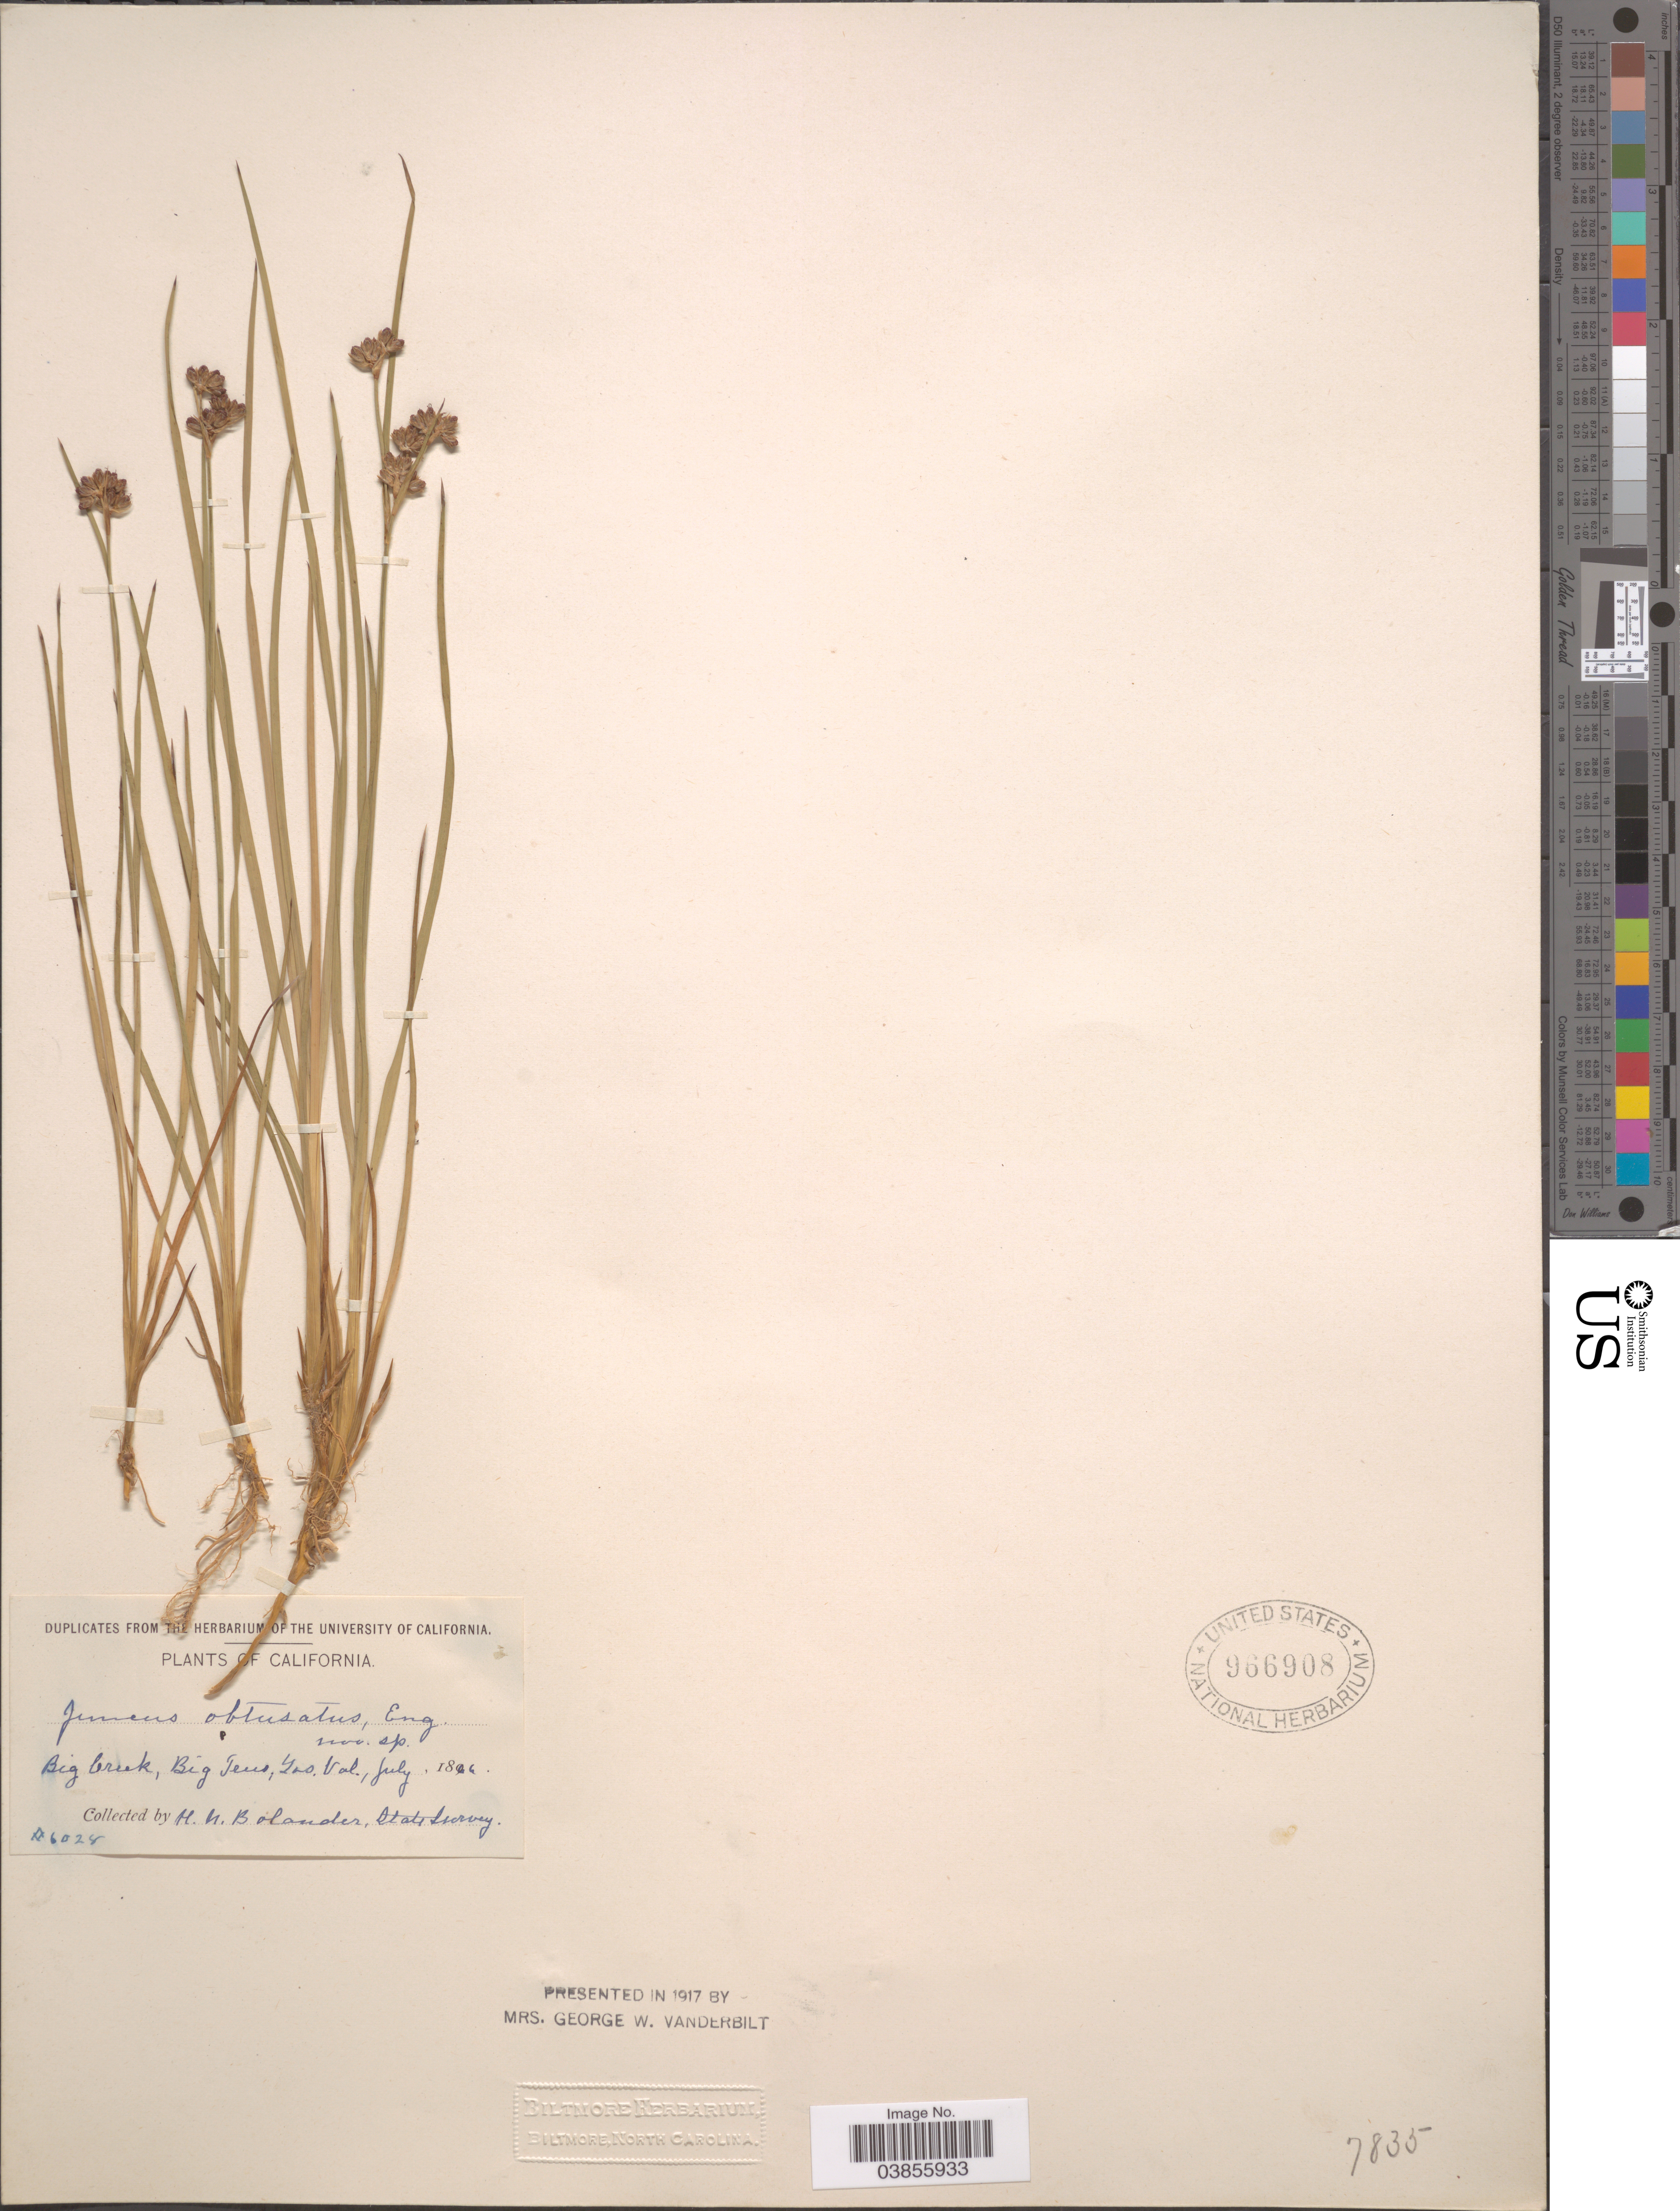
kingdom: Plantae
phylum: Tracheophyta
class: Liliopsida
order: Poales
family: Juncaceae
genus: Juncus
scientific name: Juncus obtusatus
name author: Kit. ex Schult.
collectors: H. Bolander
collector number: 6024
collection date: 1866-07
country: United States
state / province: California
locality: Big Creek, Big Trees, Yas. Val.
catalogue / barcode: US 966908